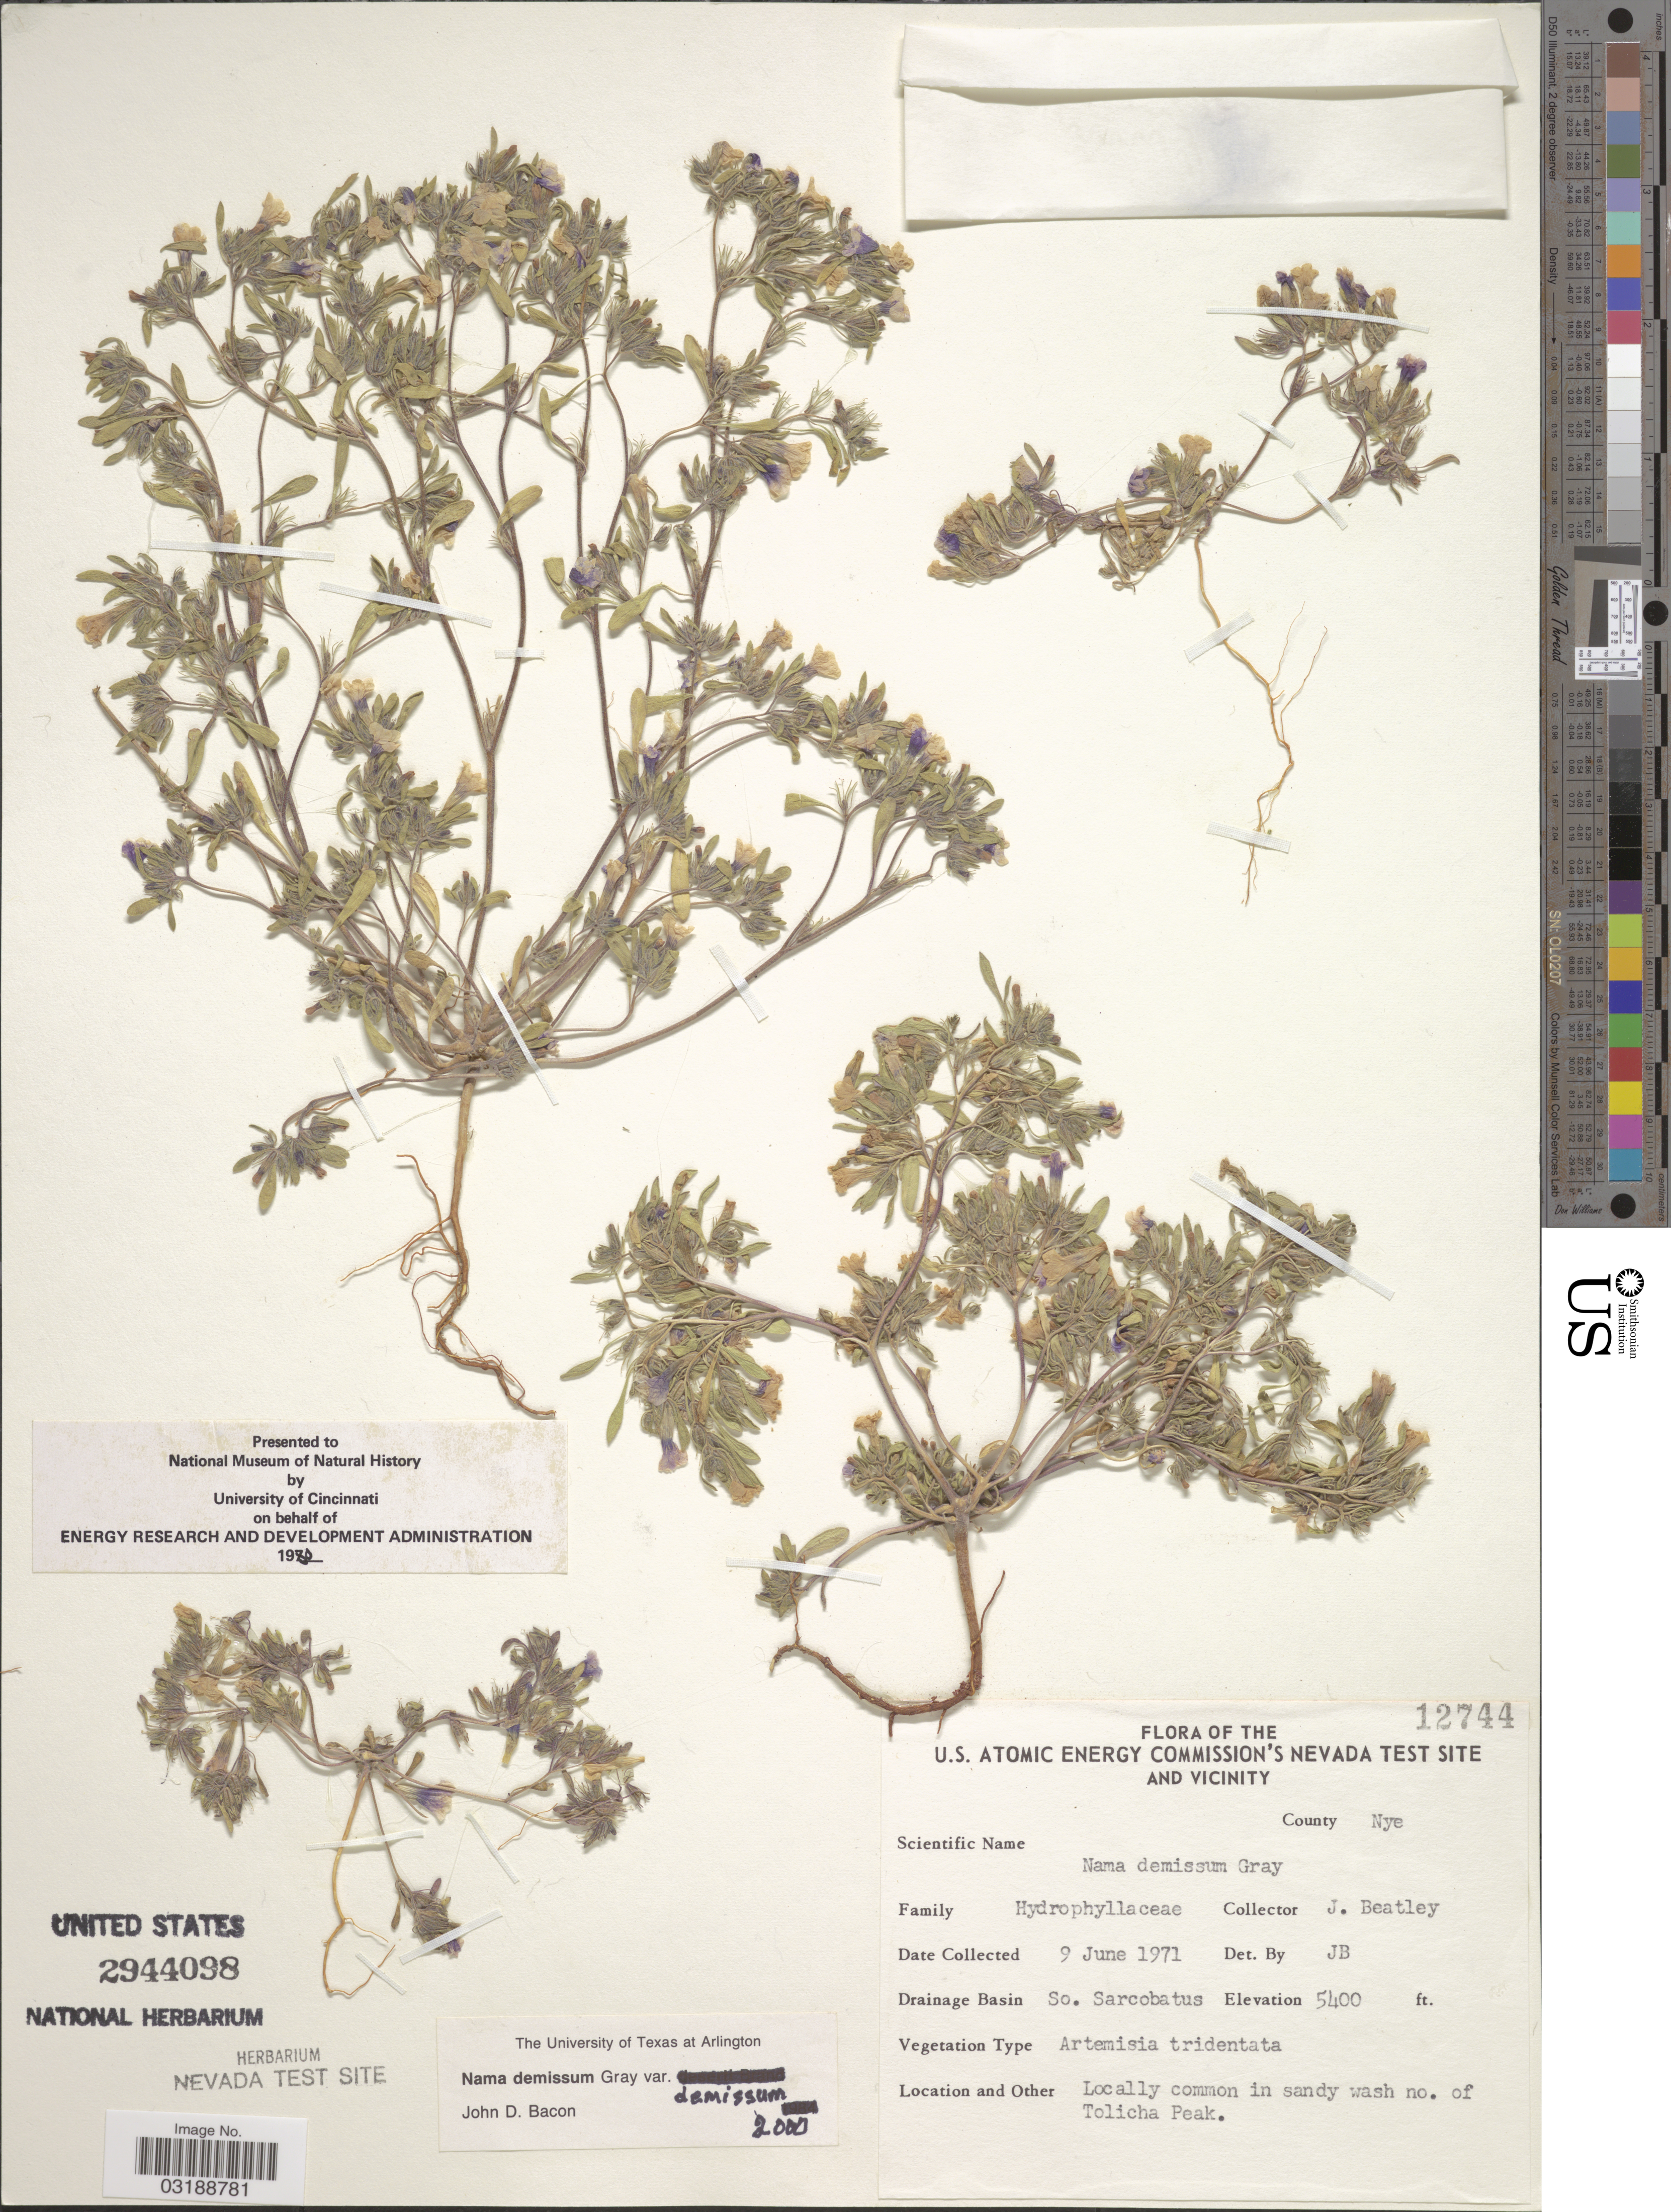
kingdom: Plantae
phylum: Tracheophyta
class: Magnoliopsida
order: Boraginales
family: Namaceae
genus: Nama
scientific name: Nama demissa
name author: A. Gray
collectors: J. C. Beatley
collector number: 12744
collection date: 1971-06-09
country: United States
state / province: Nevada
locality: U.S. Atomic Energy Commission's Nevada Test Site and Vicinity. County Nye. Drainage Basin So. Sarcobatus. Locally common in sandy wash no. of Tolicha Peak.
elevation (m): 1646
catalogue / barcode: US 2944098